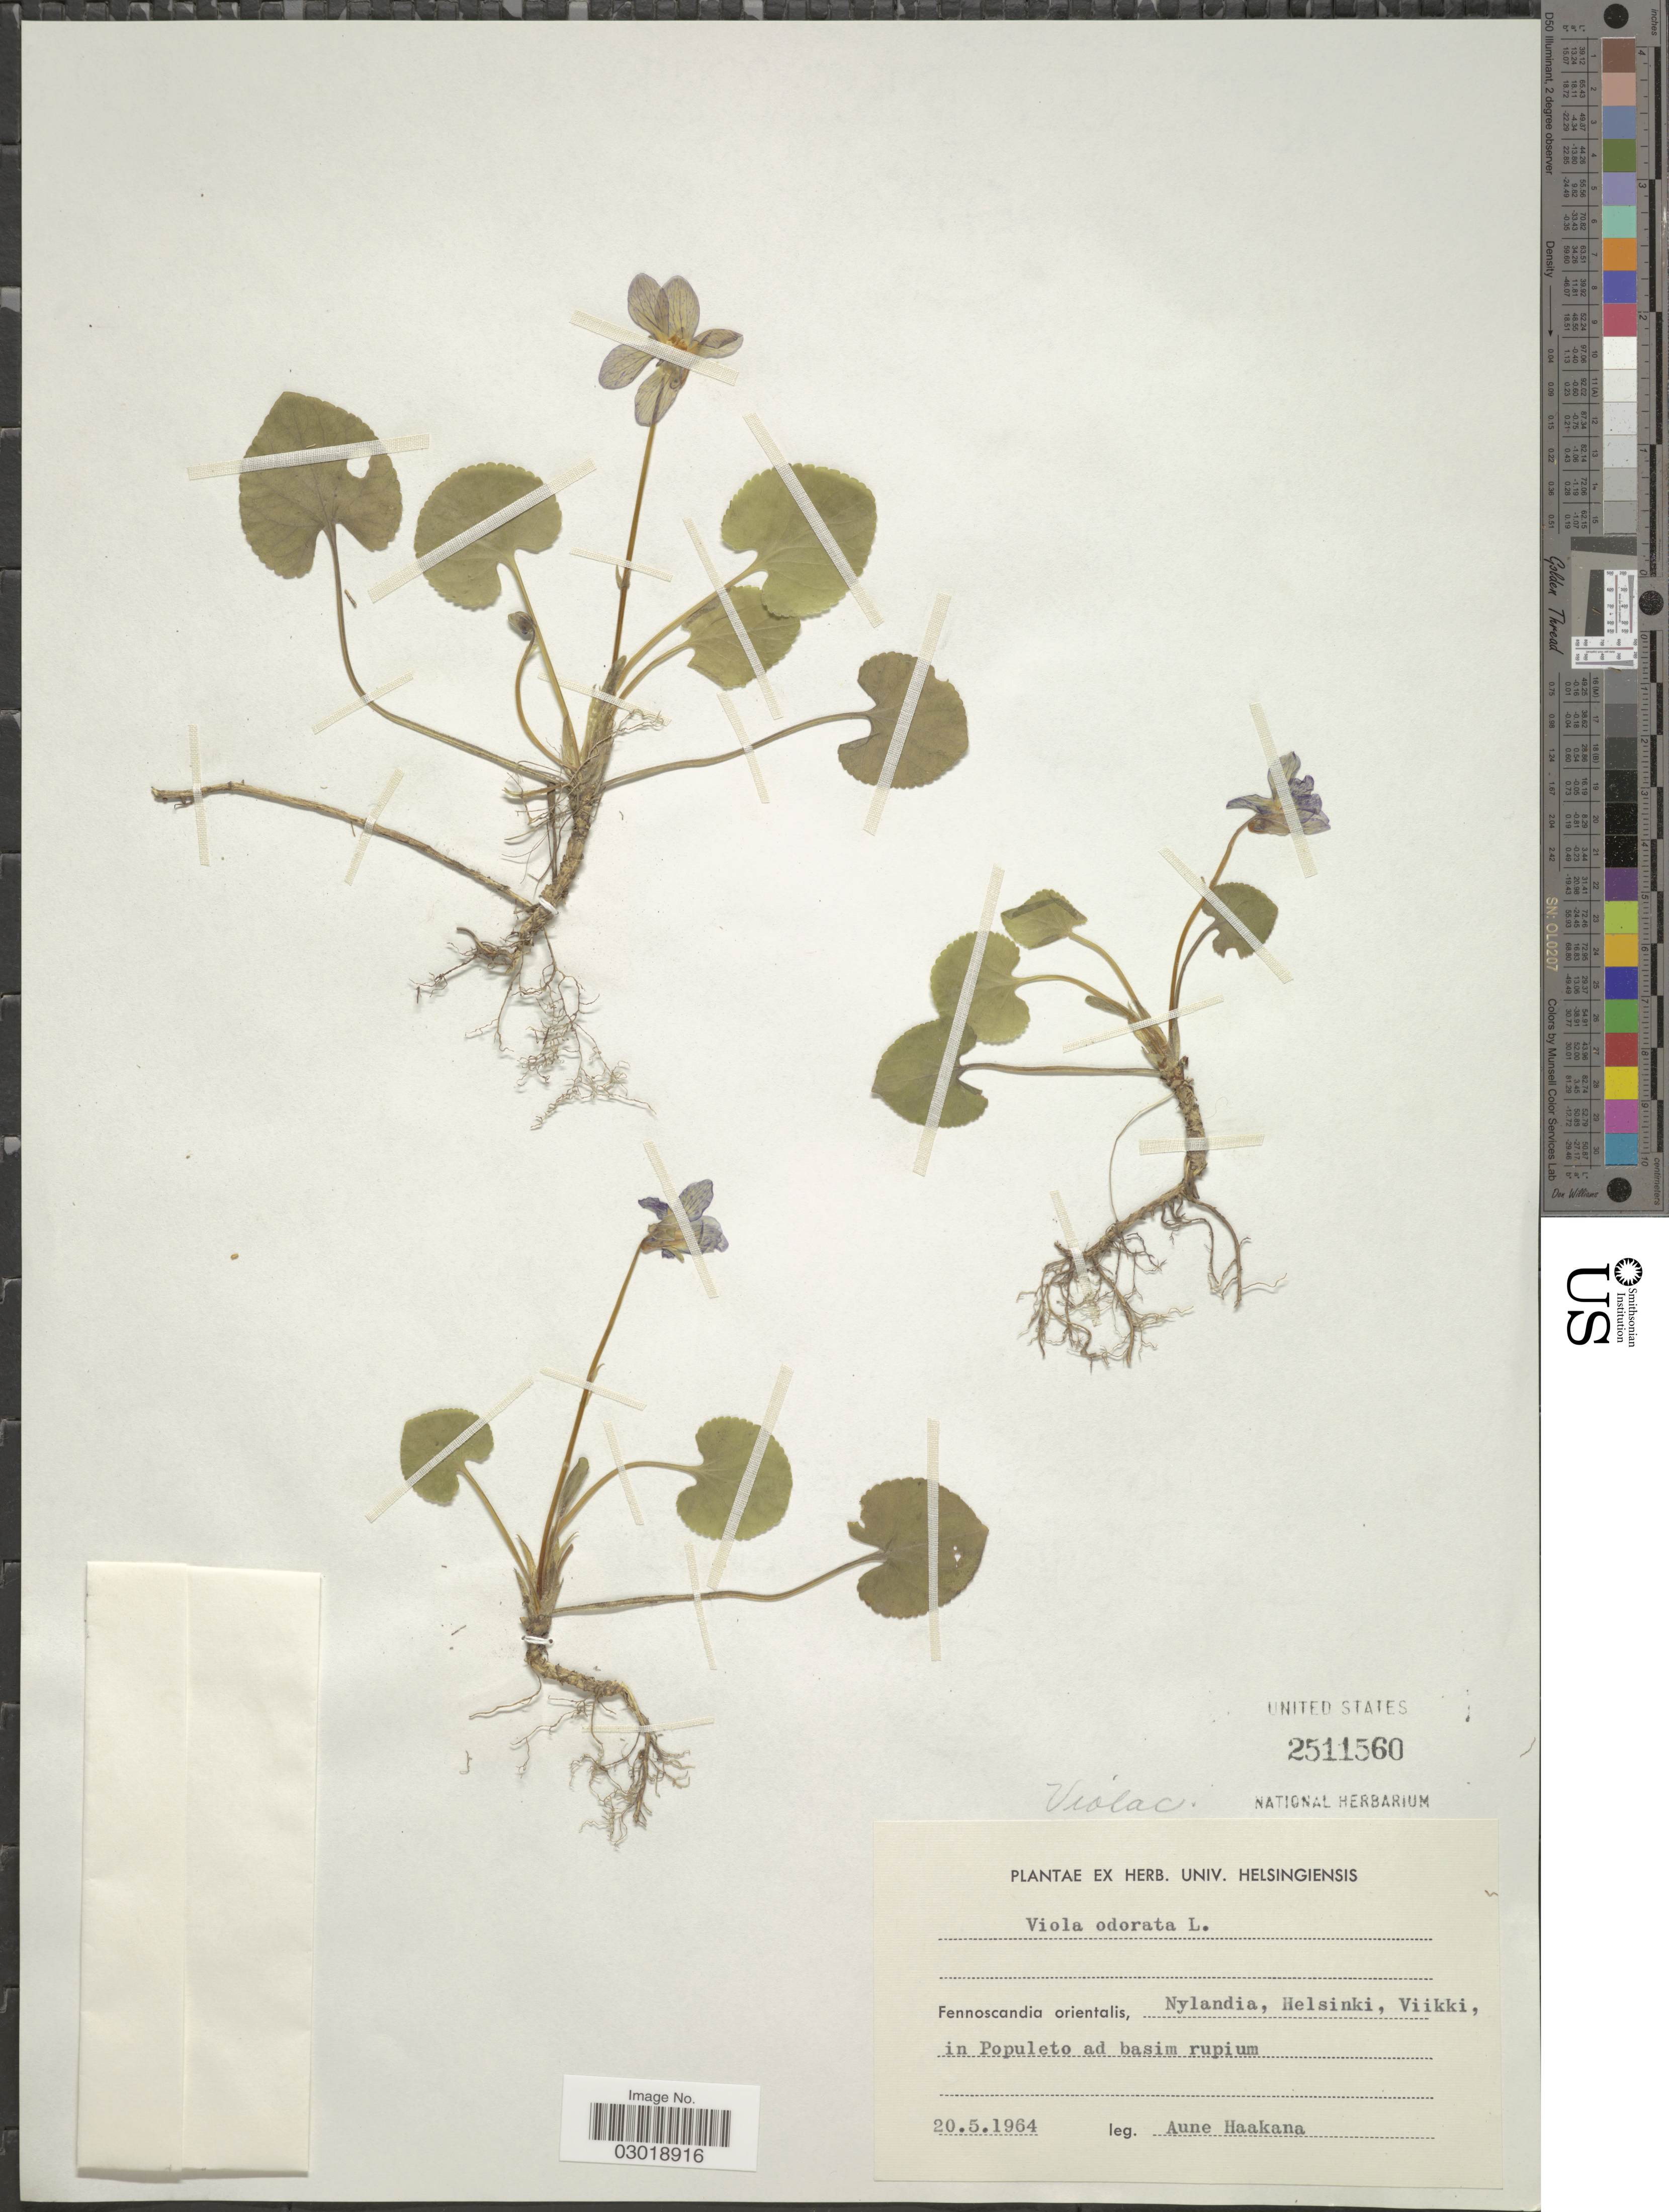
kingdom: Plantae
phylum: Tracheophyta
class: Magnoliopsida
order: Malpighiales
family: Violaceae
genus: Viola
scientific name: Viola odorata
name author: L.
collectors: A. Haakana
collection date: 1964-05-20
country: Finland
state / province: Itä-Uusimaa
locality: Fennoscandia orientalis, Nylandia, Helsinki, Viikki, in Populeto ad basim rupium.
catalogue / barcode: US 2511560